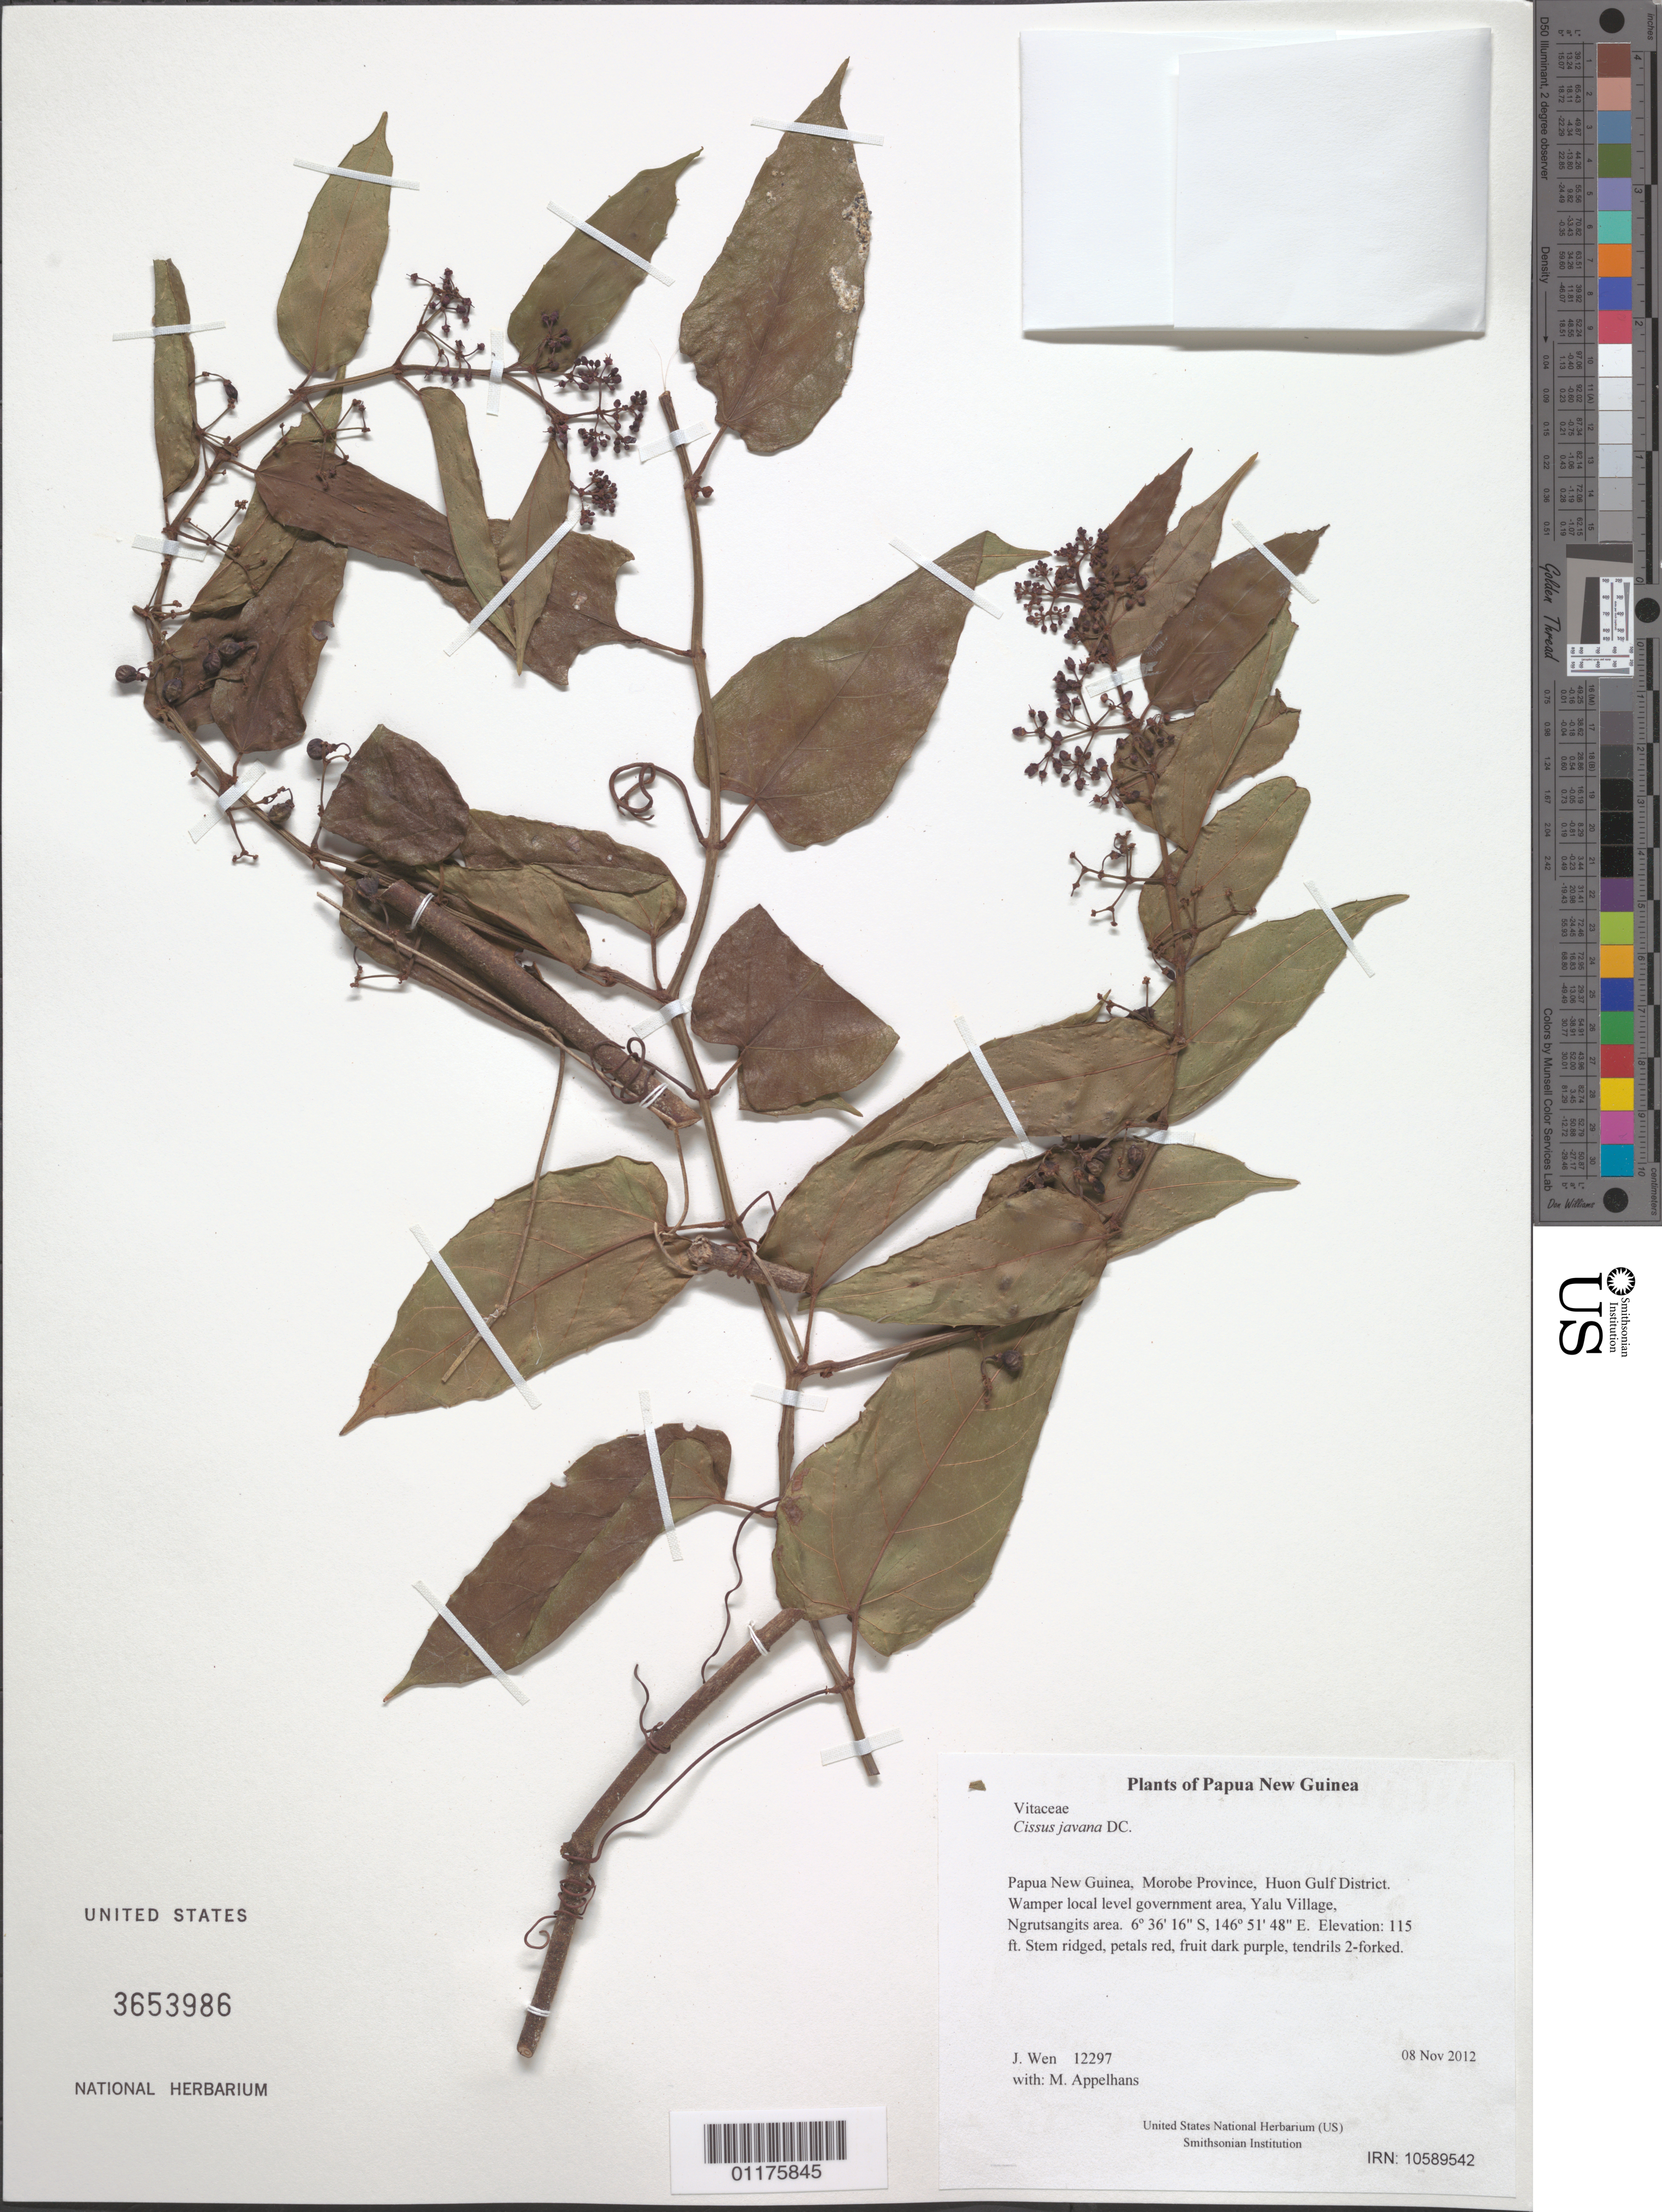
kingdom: Plantae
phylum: Tracheophyta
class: Magnoliopsida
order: Vitales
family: Vitaceae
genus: Cissus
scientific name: Cissus javana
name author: DC.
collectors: M. Appelhans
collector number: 12297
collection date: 2012-11-08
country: Papua New Guinea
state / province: Morobe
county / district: Huon Gulf District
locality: Wamper local level government area, Yalu Village, Ngrutsangits area.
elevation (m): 35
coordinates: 06 36.268 S, 146 51.814 E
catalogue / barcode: US 3653986